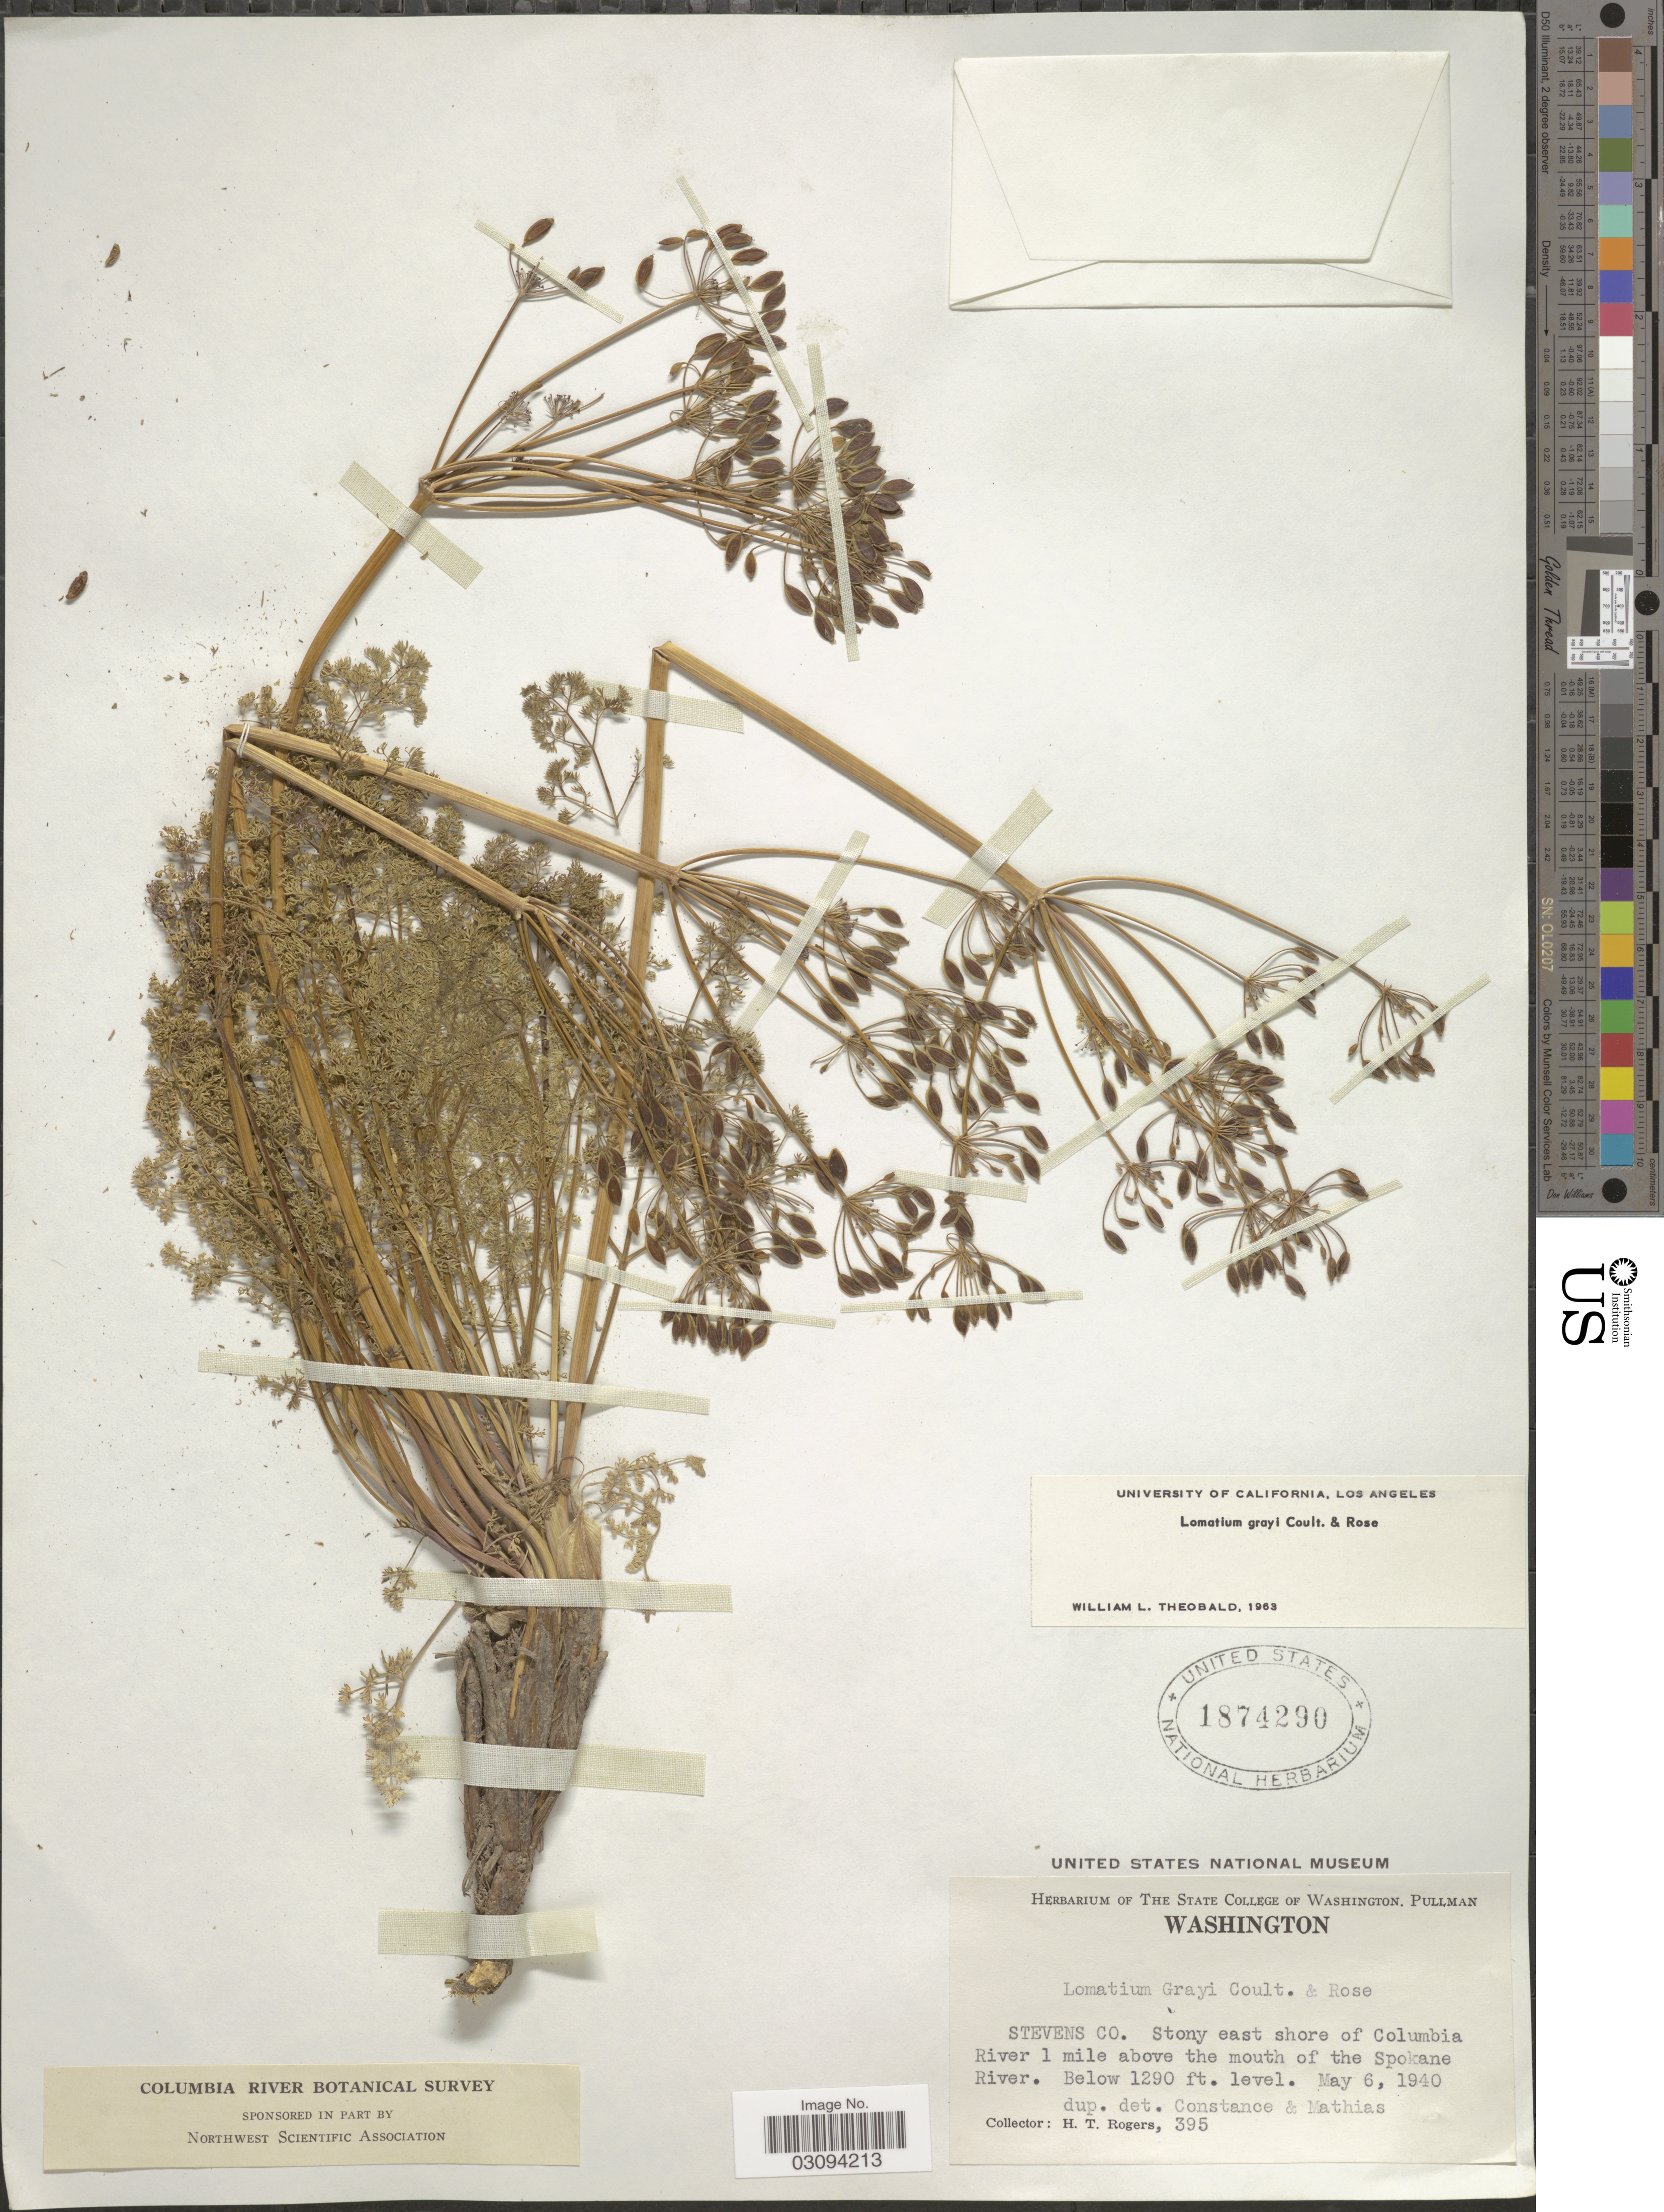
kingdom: Plantae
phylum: Tracheophyta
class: Magnoliopsida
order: Apiales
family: Apiaceae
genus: Lomatium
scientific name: Lomatium grayi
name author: (J.M. Coult. & Rose) J.M. Coult. & Rose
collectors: H. Rogers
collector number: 395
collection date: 1940-05-06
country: United States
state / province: Washington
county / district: Spokane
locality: Stevens Co. Stony east shore of Columbia River 1 miles above the mouth of the Spokane River.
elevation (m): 393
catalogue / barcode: US 1874290